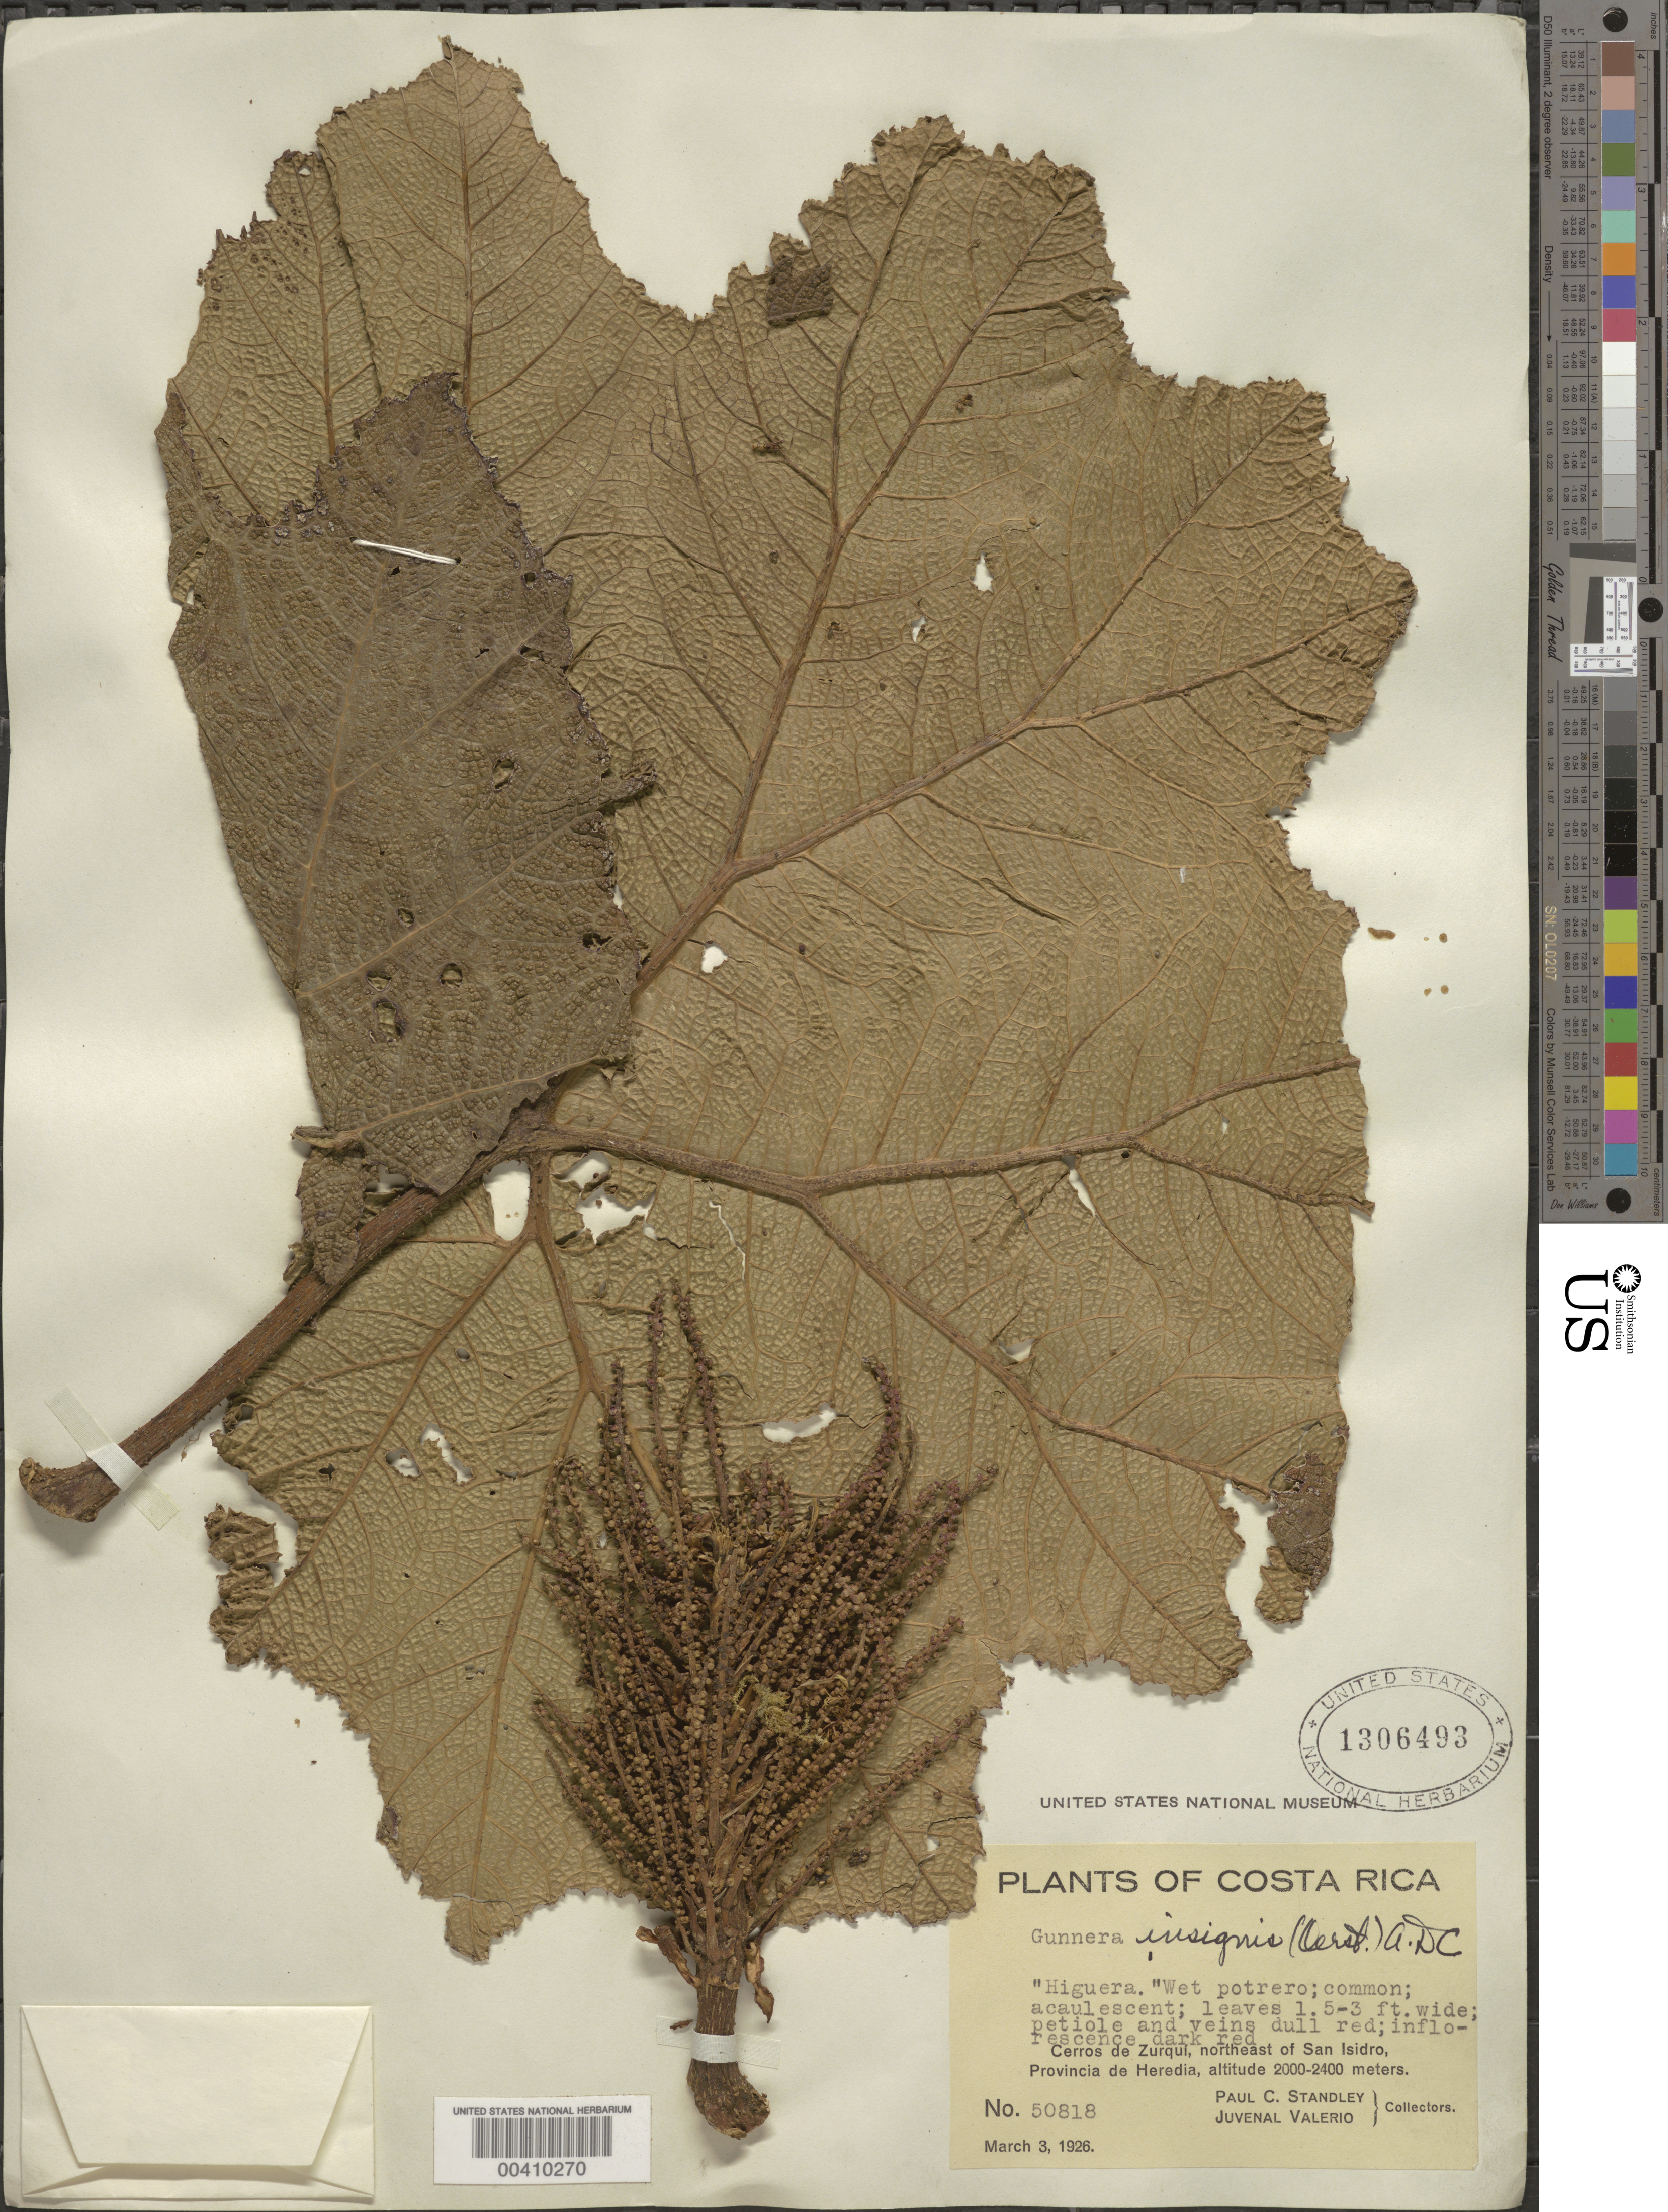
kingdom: Plantae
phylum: Tracheophyta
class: Magnoliopsida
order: Gunnerales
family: Gunneraceae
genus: Gunnera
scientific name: Gunnera insignis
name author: (Oerst.) A. DC.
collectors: P. C. Standley & J. Valerio R.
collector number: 50818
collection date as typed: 03 Mar 1926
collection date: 1926-03-03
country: Costa Rica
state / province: Heredia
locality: Cerros de Zurquí, NE of San Isidro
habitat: Wet potrero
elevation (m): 2000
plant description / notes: Common name: Higuera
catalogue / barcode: US 1306493